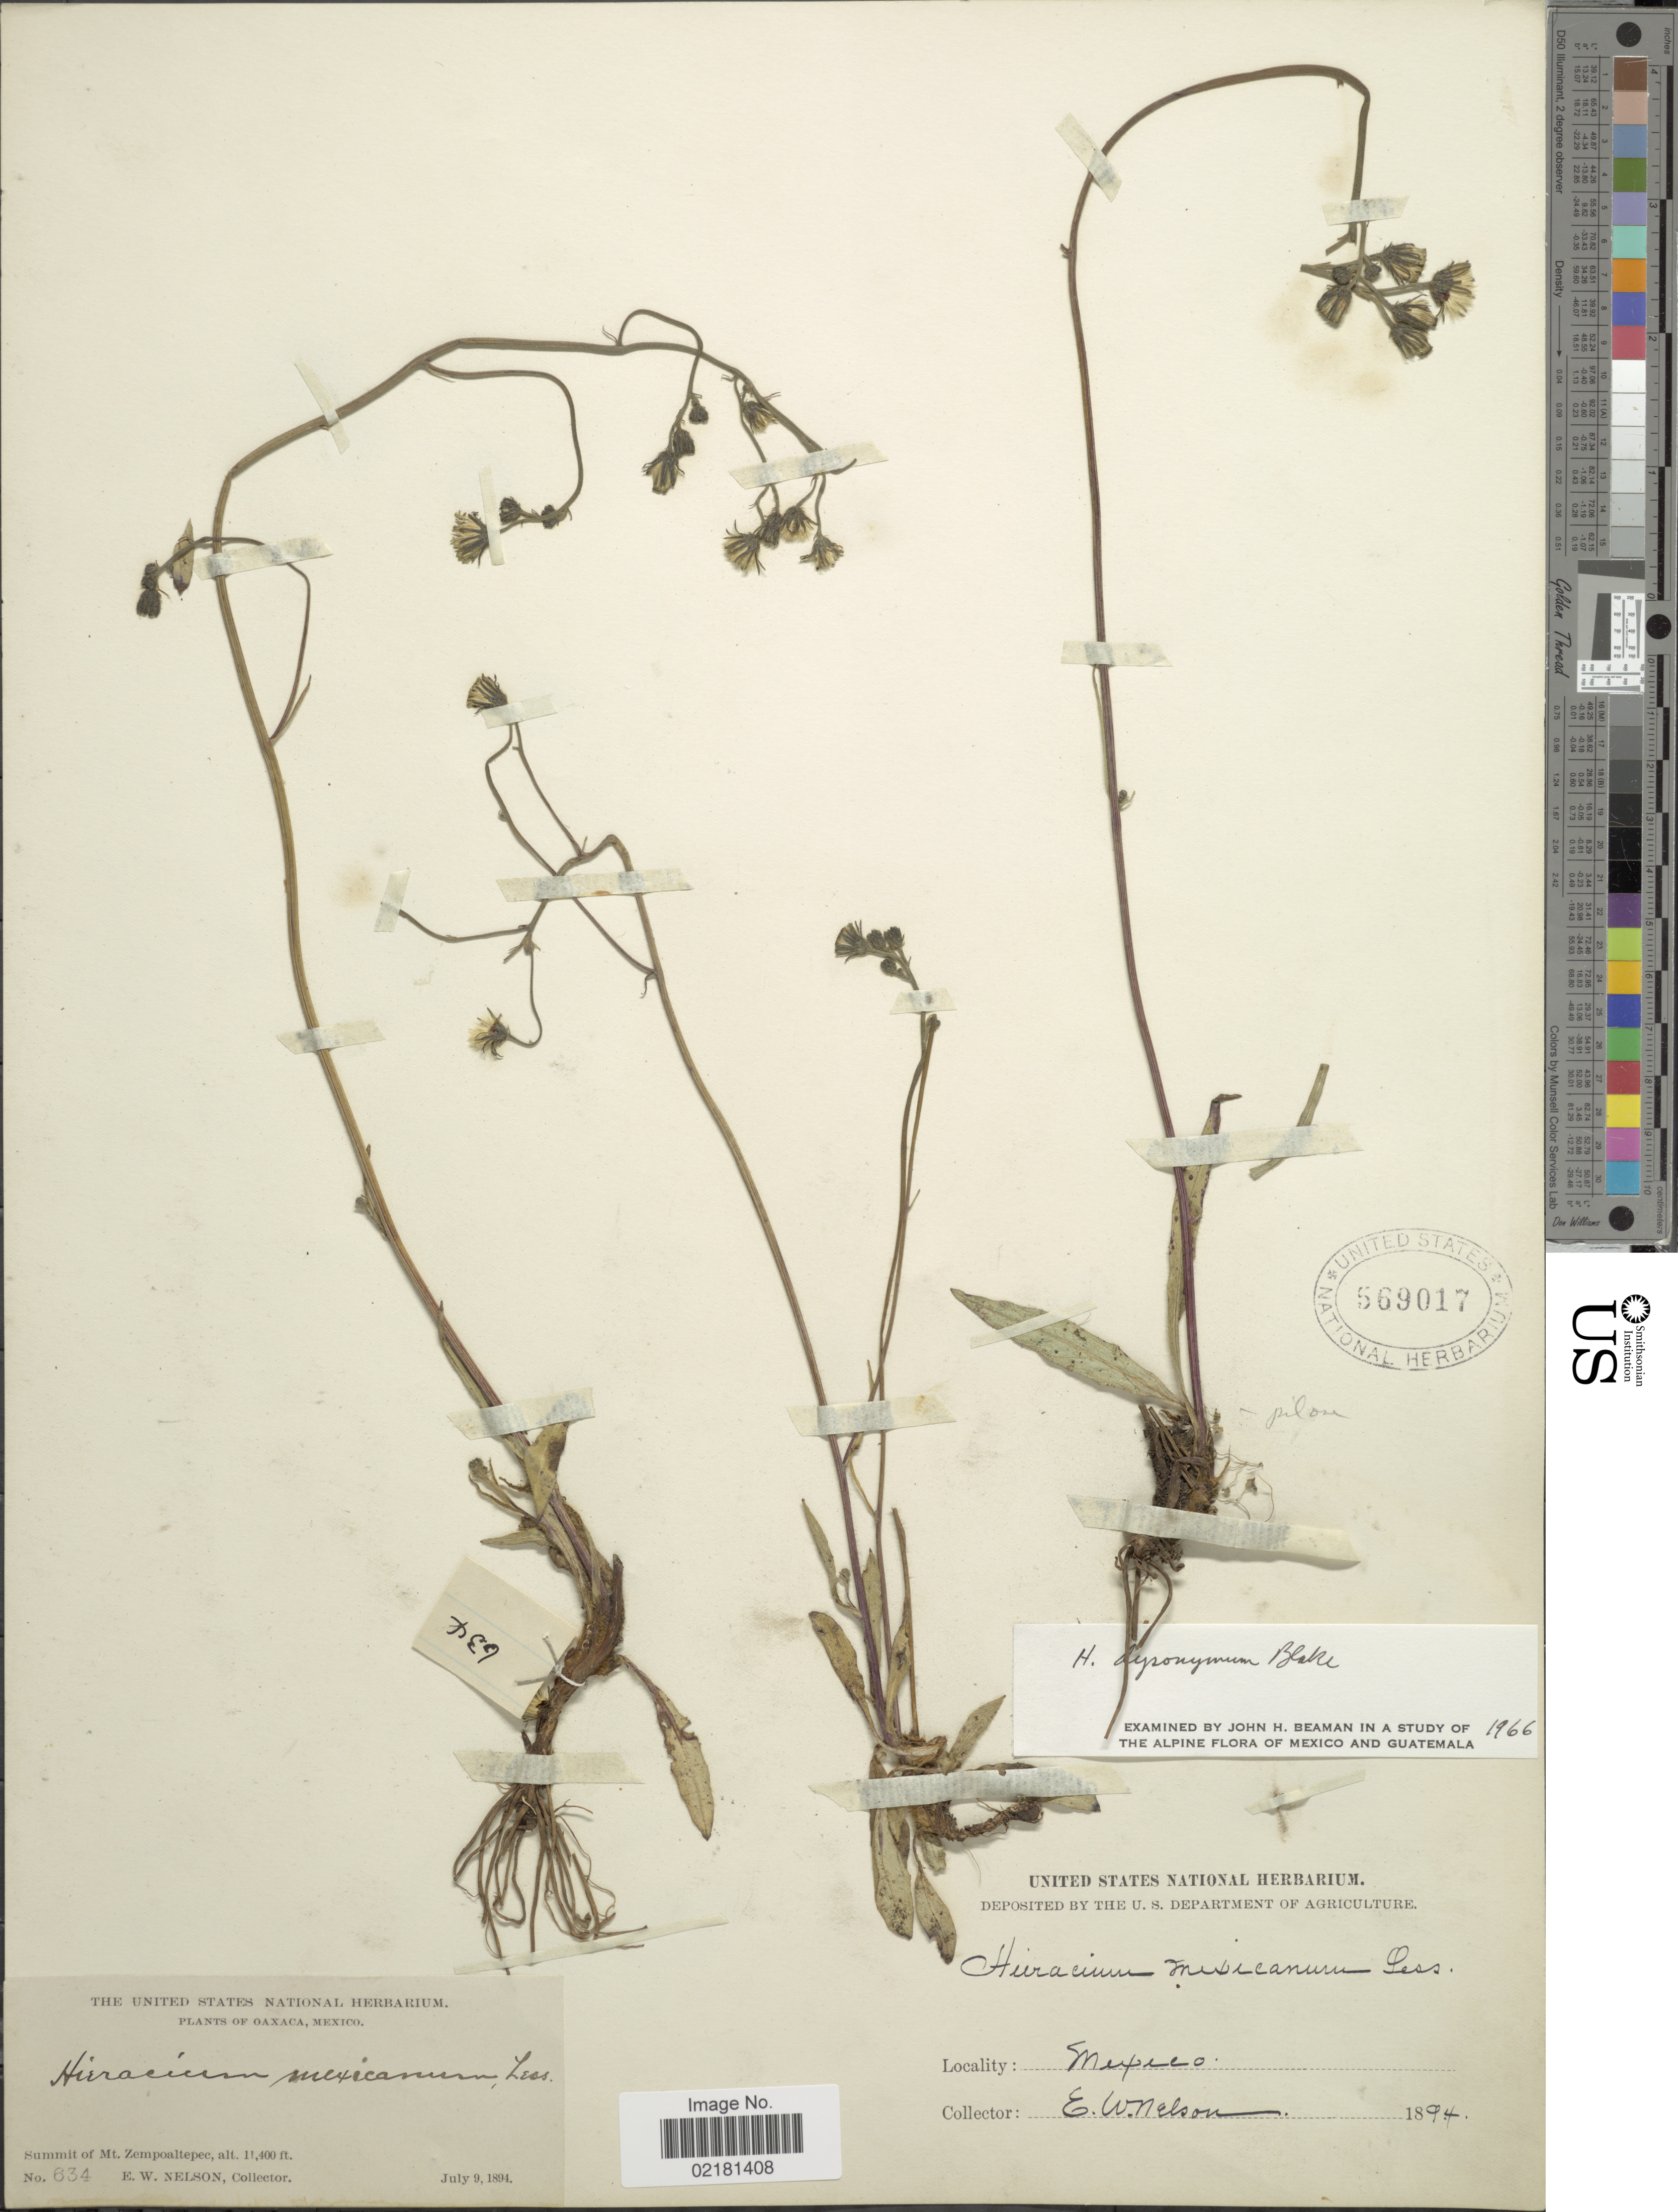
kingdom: Plantae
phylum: Tracheophyta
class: Magnoliopsida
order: Asterales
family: Asteraceae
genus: Hieracium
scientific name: Hieracium dysonymum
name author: S.F. Blake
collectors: E. W. Nelson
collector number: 634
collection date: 1894-07-09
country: Mexico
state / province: Oaxaca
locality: Summit of Mt. Zempoaltepec.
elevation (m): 3475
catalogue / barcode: US 569017